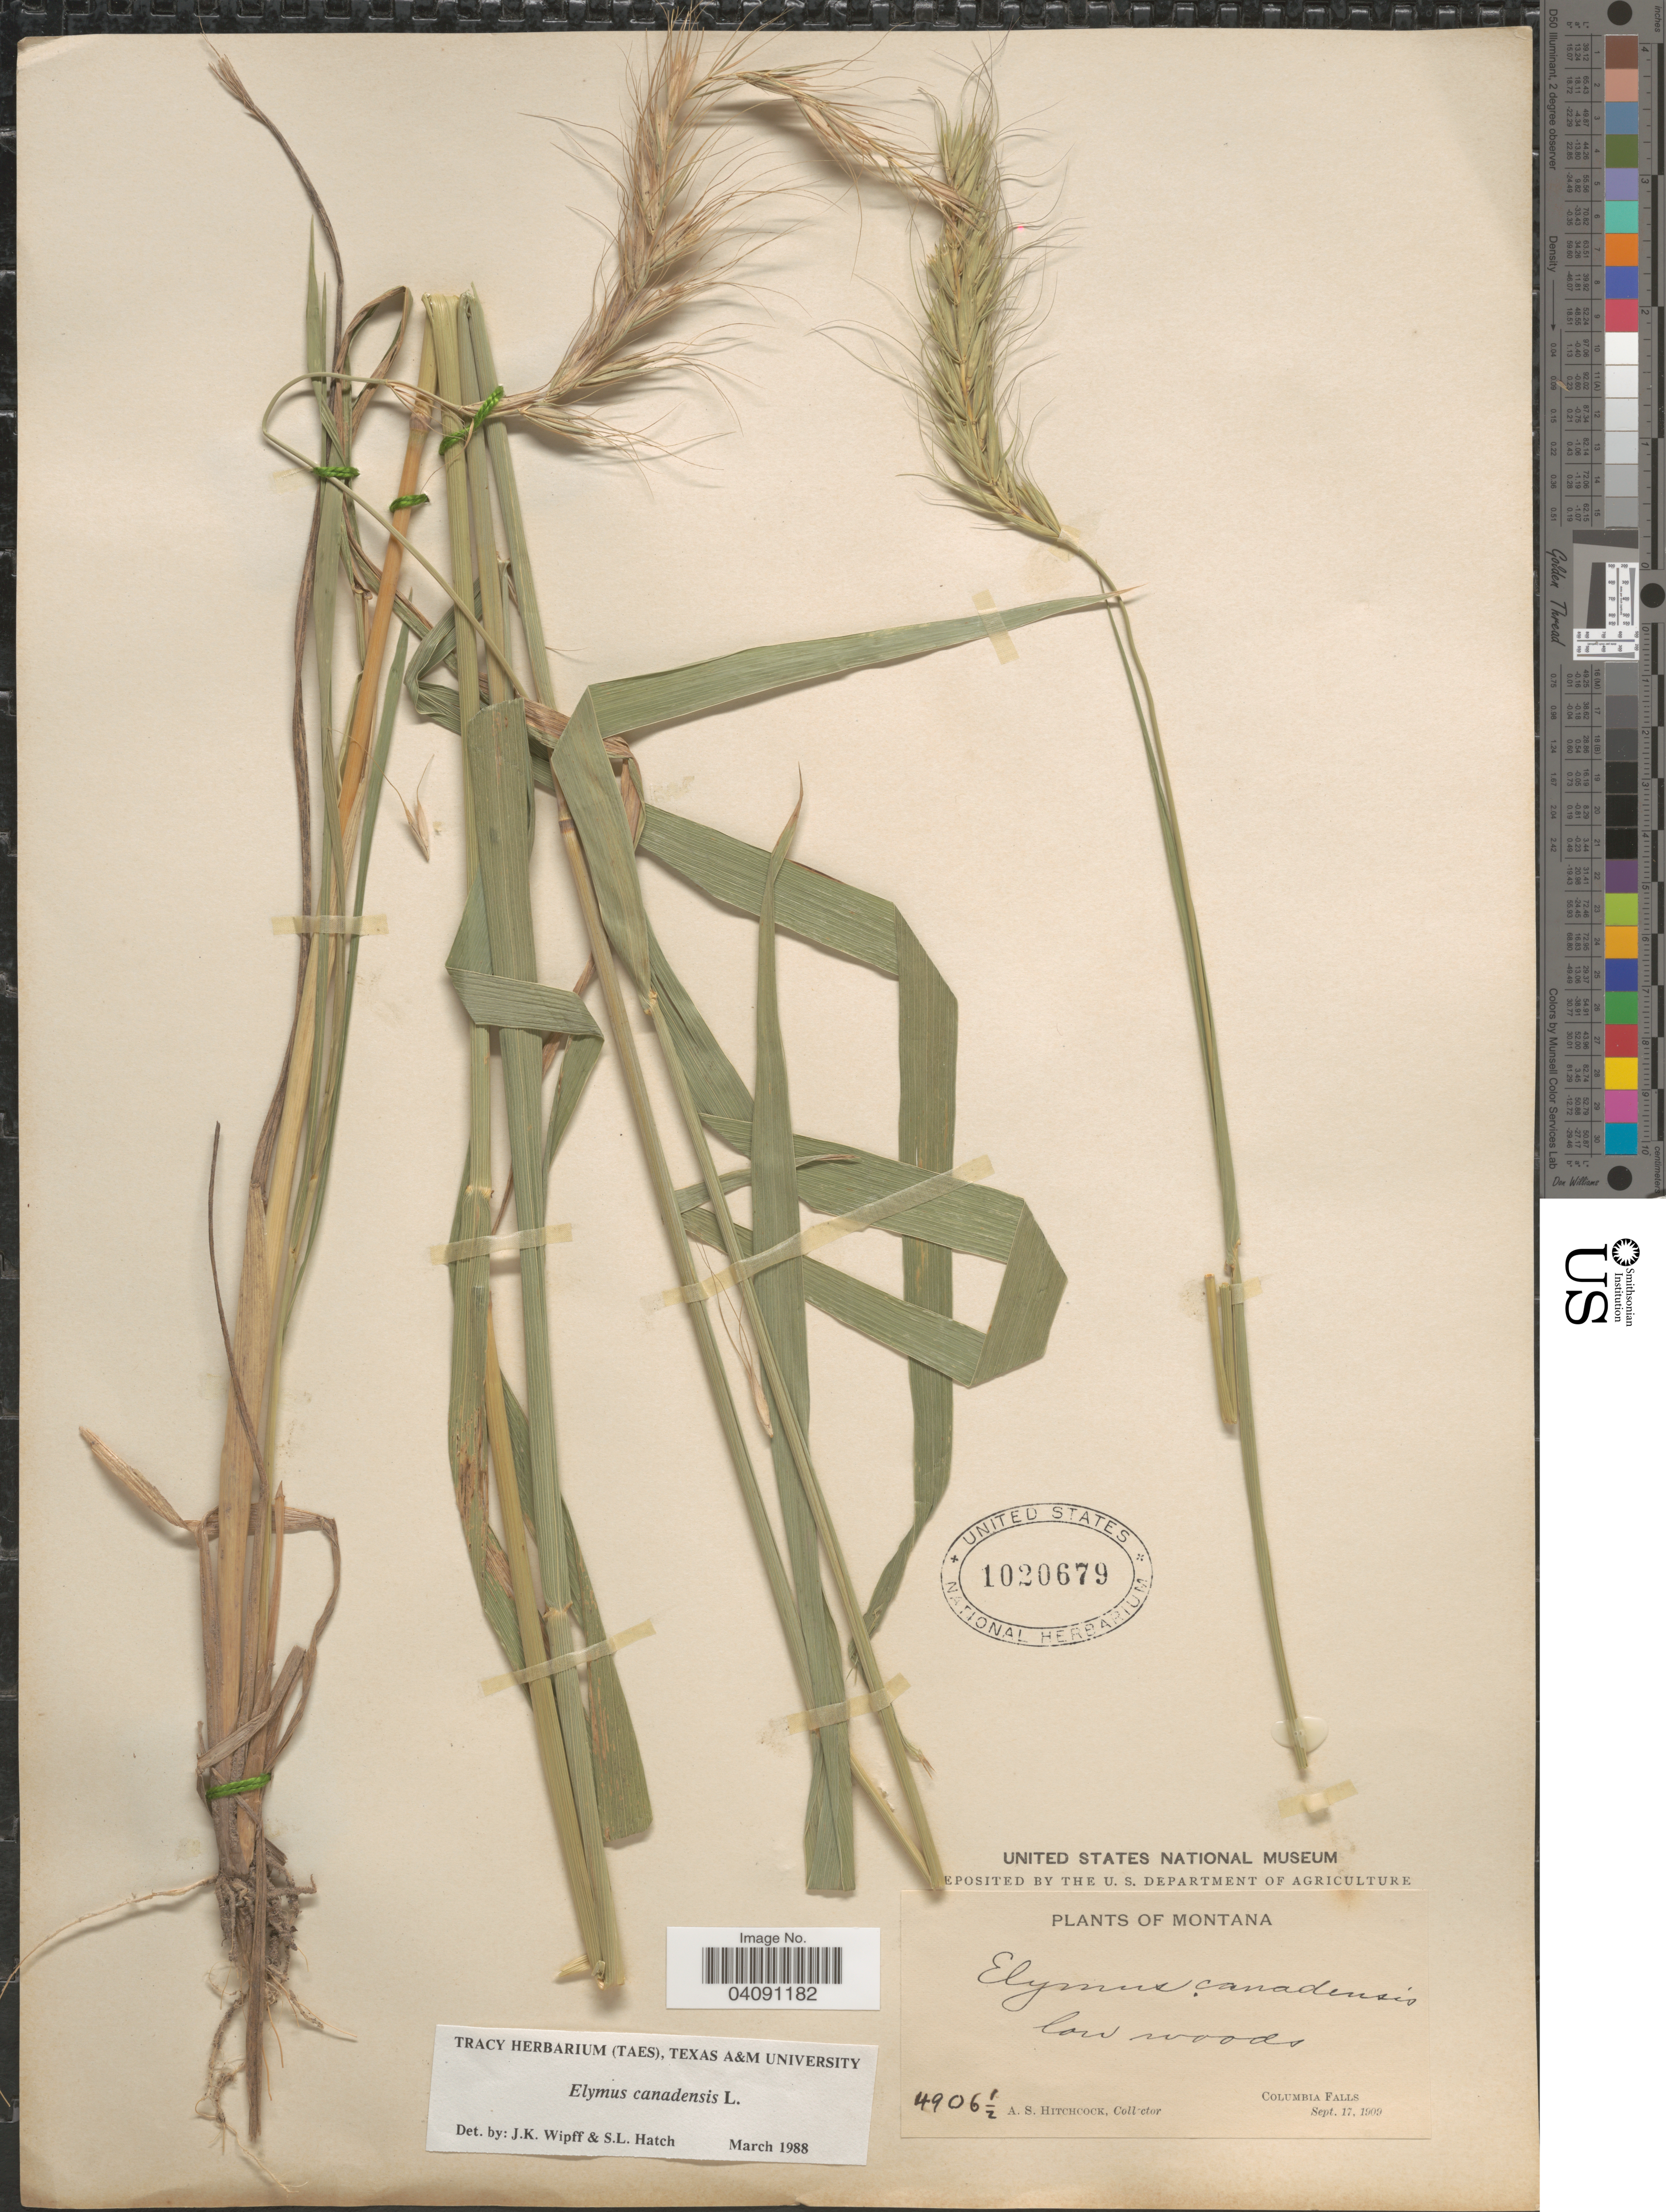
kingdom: Plantae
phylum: Tracheophyta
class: Liliopsida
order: Poales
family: Poaceae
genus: Elymus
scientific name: Elymus canadensis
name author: L.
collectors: A. S. Hitchcock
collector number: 4906½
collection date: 1909-09-17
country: United States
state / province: Montana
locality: Columbia Falls.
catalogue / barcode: US 1020679